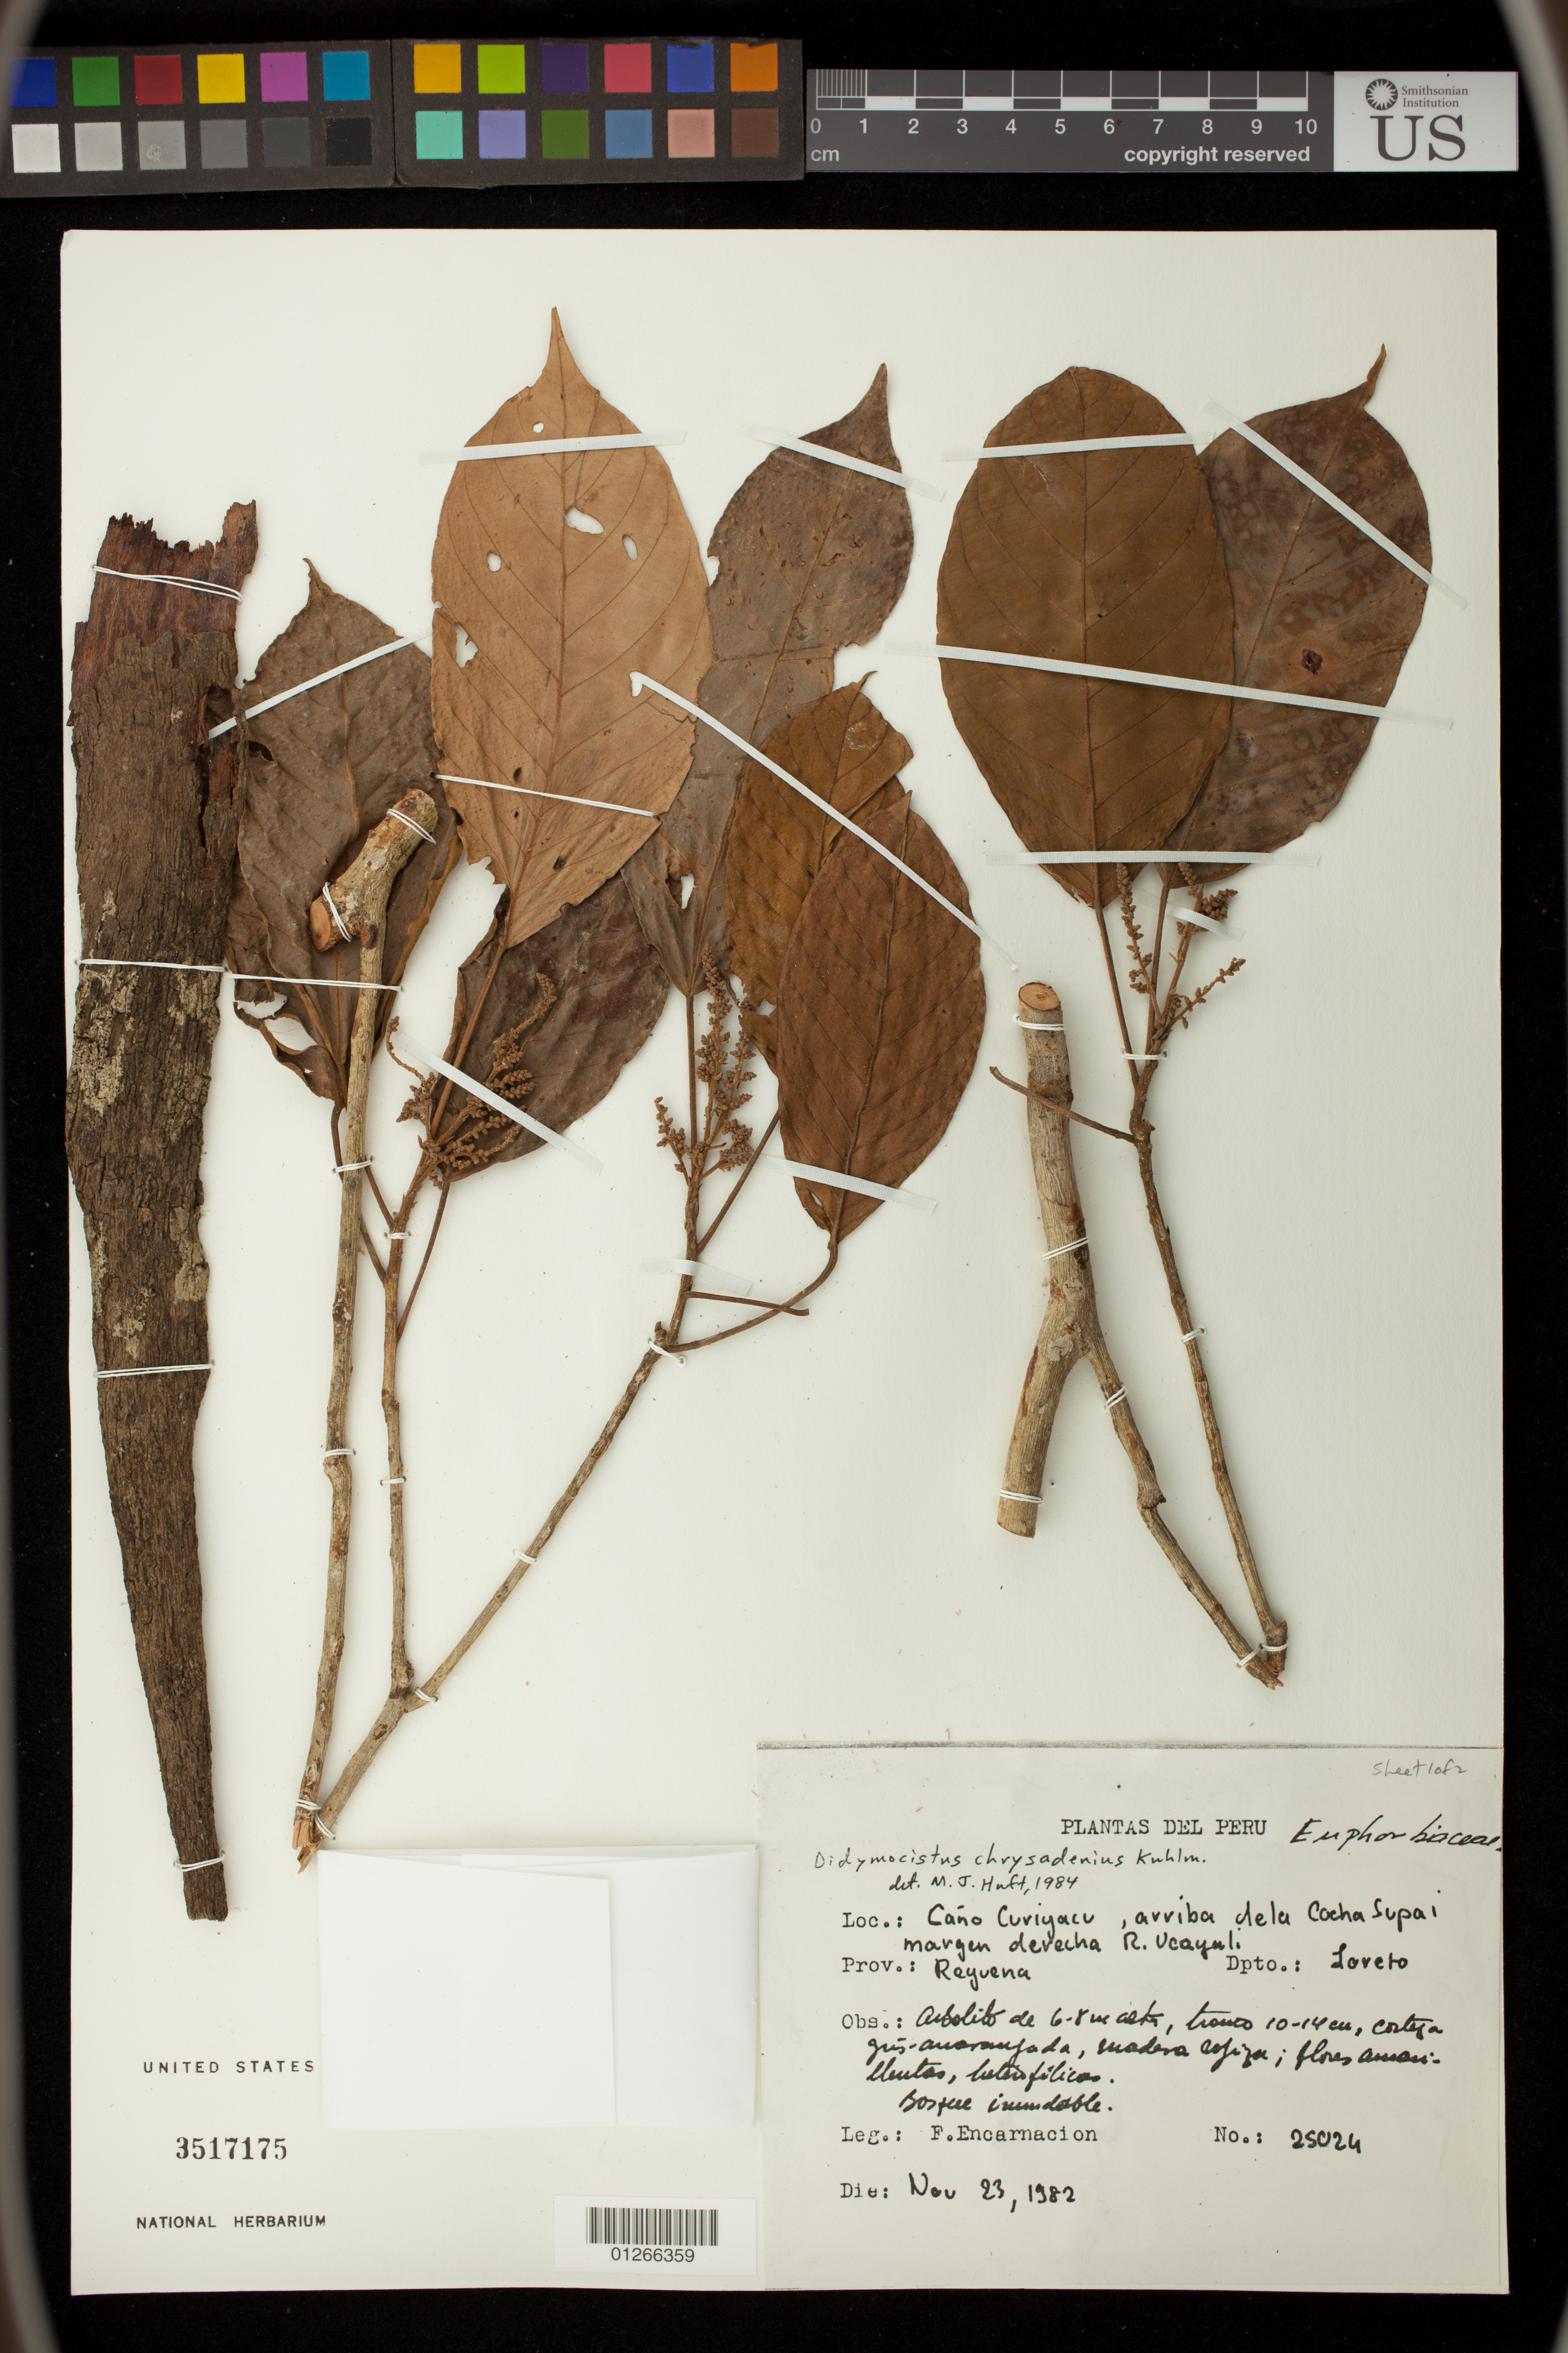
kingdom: Plantae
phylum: Tracheophyta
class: Magnoliopsida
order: Malpighiales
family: Phyllanthaceae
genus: Didymocistus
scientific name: Didymocistus chrysadenius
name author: Kuhlm.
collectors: F. Encarnación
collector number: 25024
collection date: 1982-11-23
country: Peru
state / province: Loreto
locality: Requena Prov. Cano Curiyacu, arriba de la Cocha Supai margen derecha R. Ucayuli.